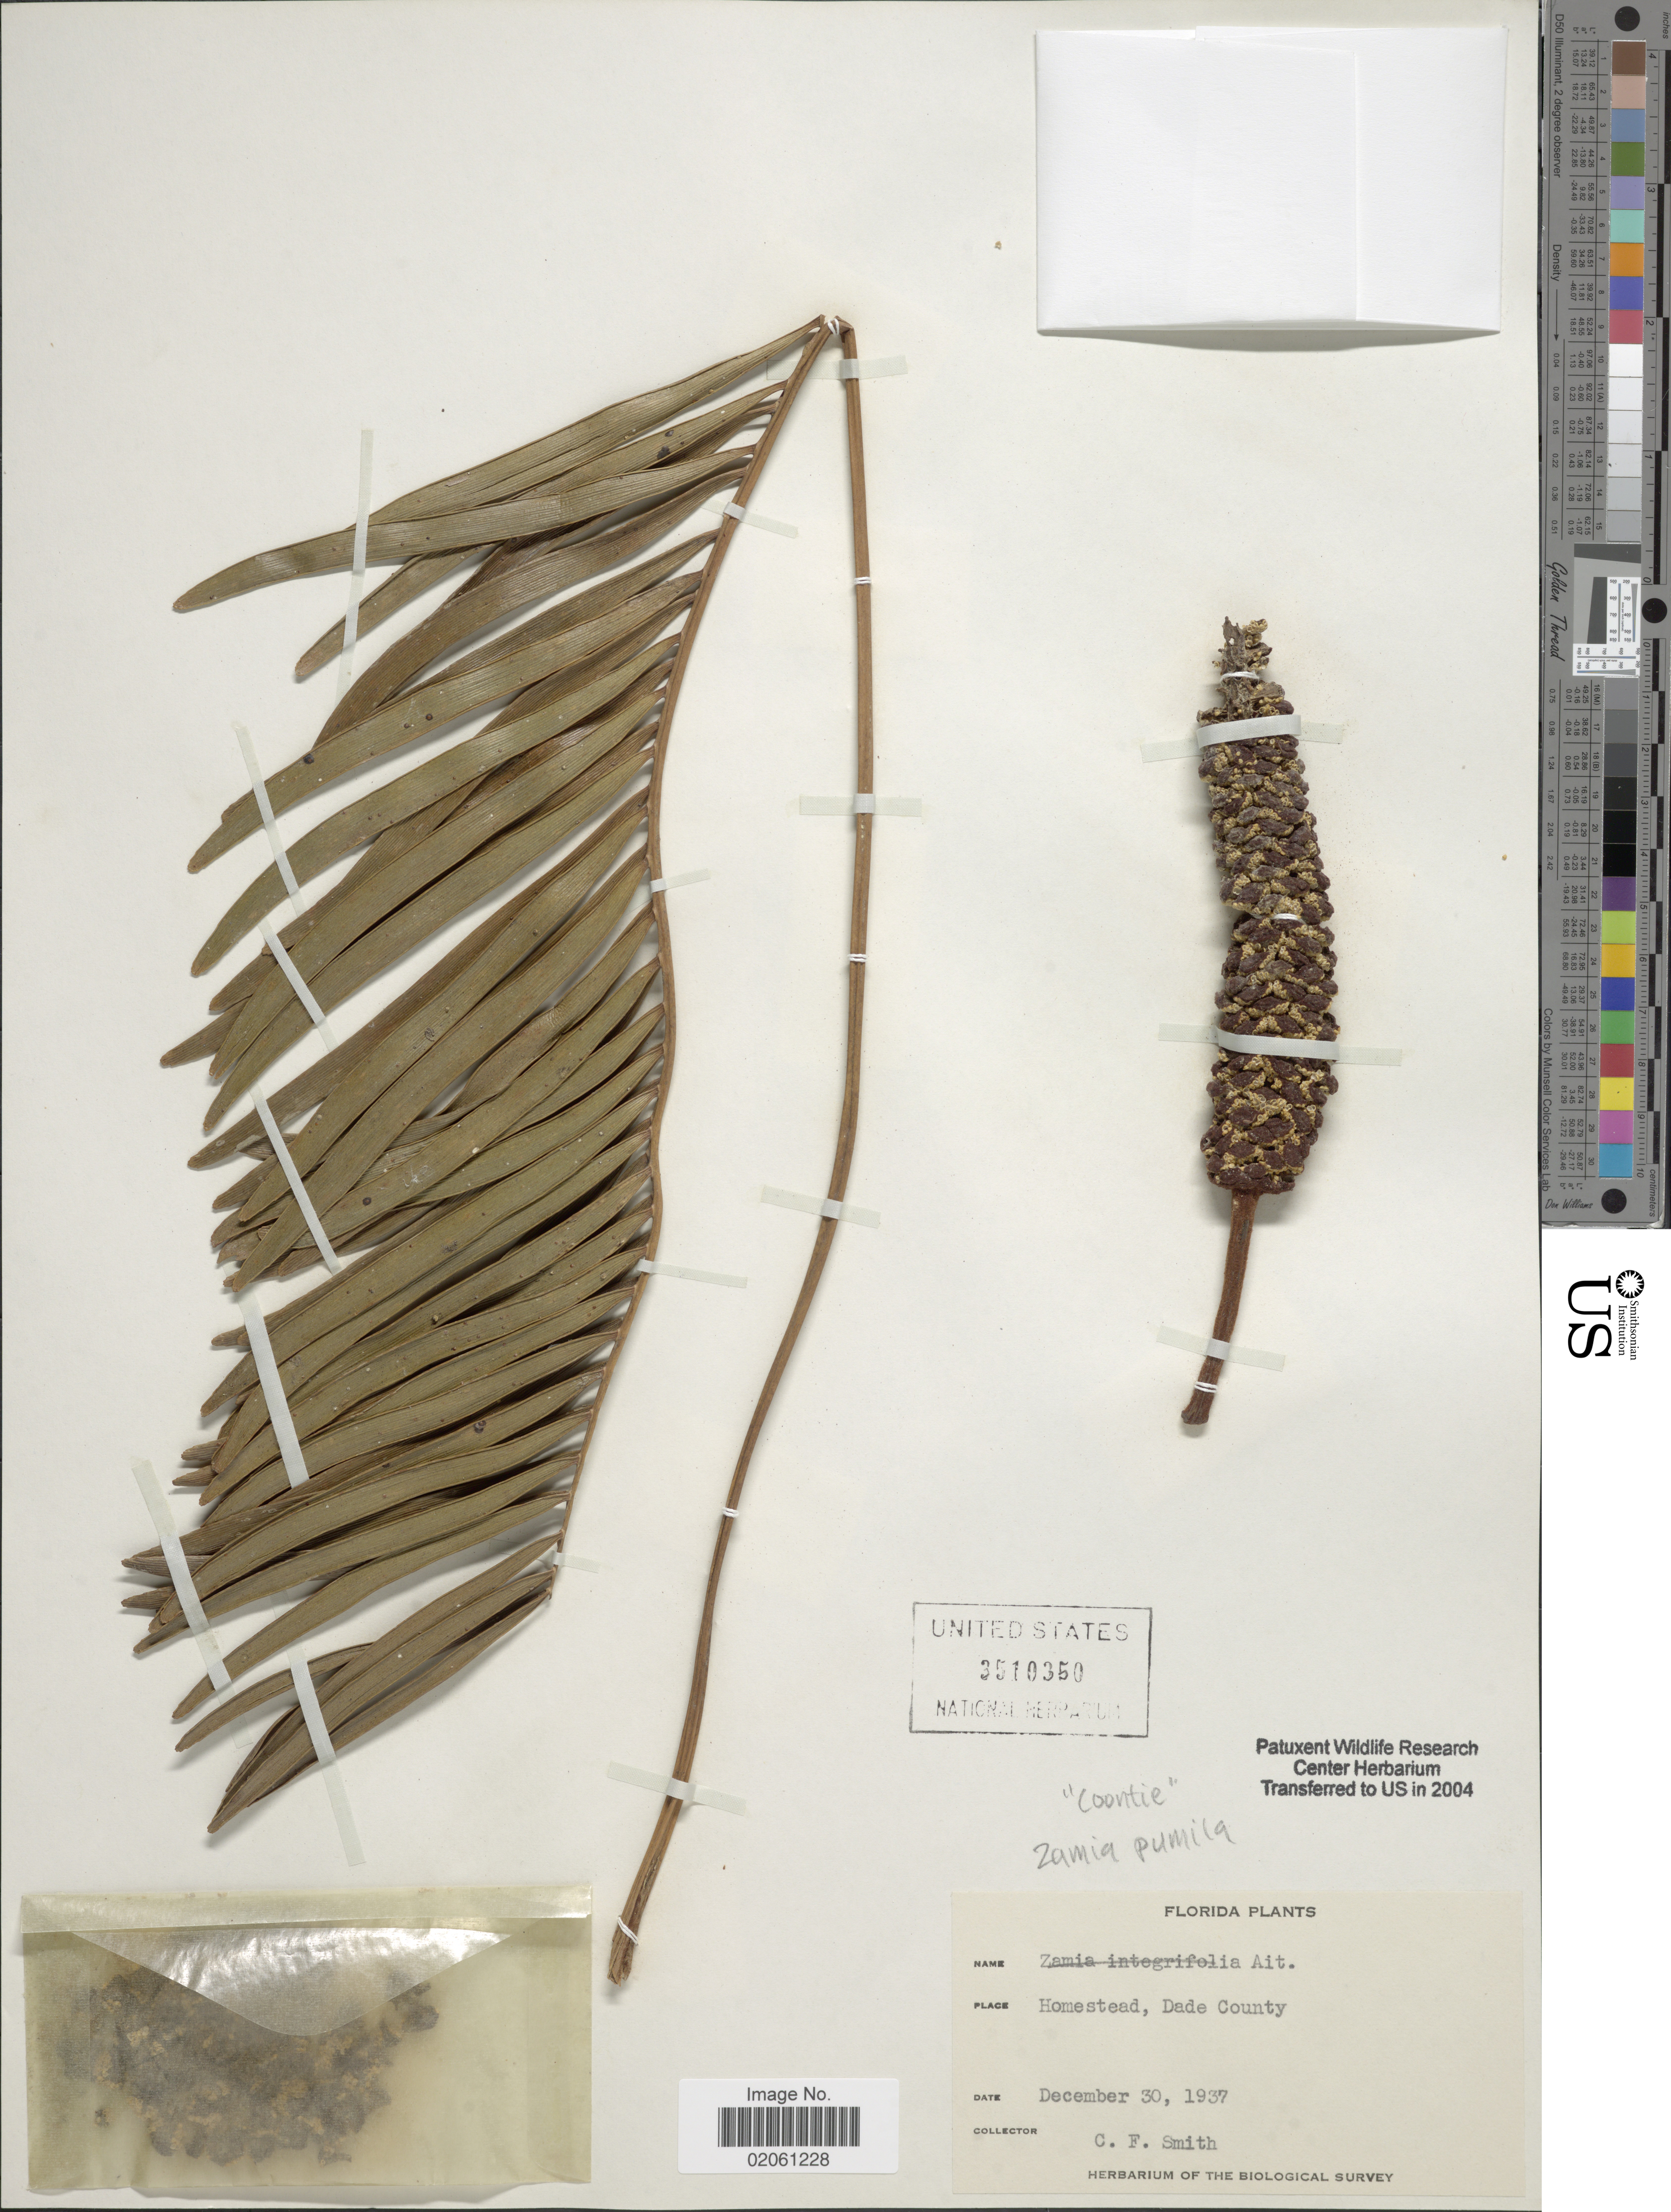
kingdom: Plantae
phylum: Tracheophyta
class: Cycadopsida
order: Cycadales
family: Zamiaceae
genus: Zamia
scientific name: Zamia pumila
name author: L.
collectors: C. F. Smith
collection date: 1937-12-30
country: United States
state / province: Florida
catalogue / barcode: US 3510350